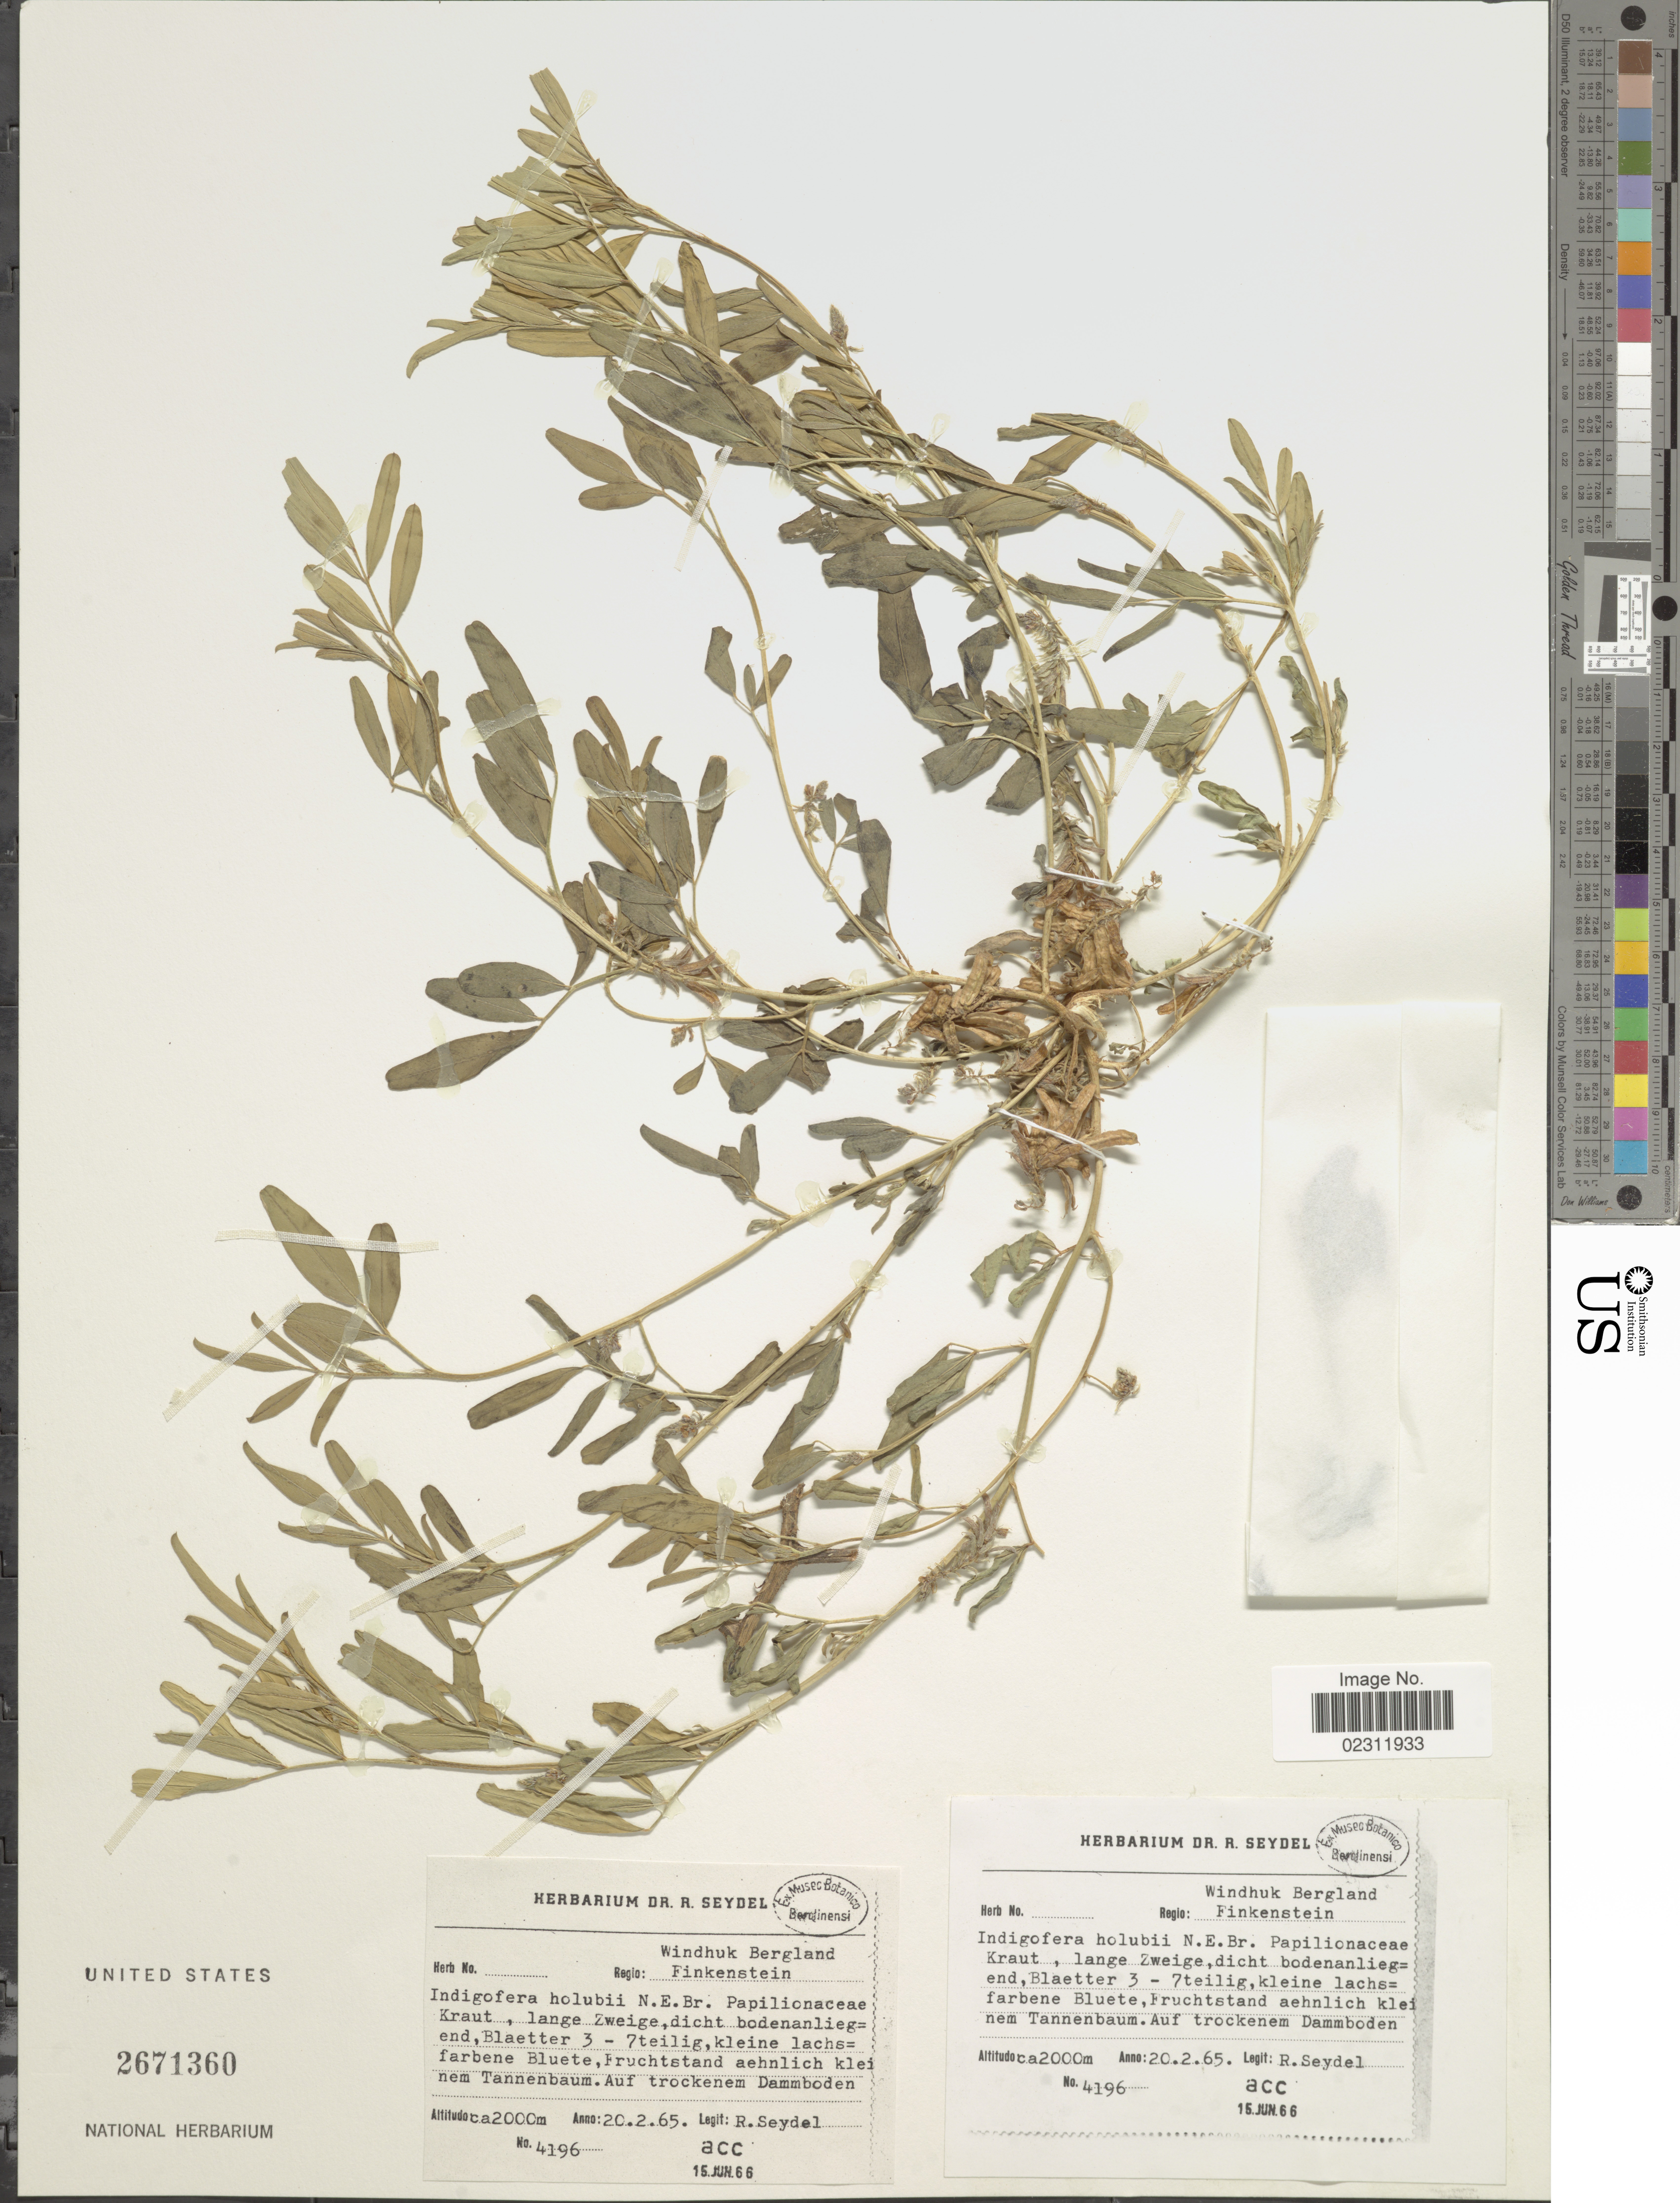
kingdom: Plantae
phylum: Tracheophyta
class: Magnoliopsida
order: Fabales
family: Fabaceae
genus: Indigofera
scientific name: Indigofera holubii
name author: N.E. Br.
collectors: R. Seydel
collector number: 4196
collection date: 1965-02-20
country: Namibia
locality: Windhuk Bergland, Finkenstein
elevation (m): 2000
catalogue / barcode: US 2671360